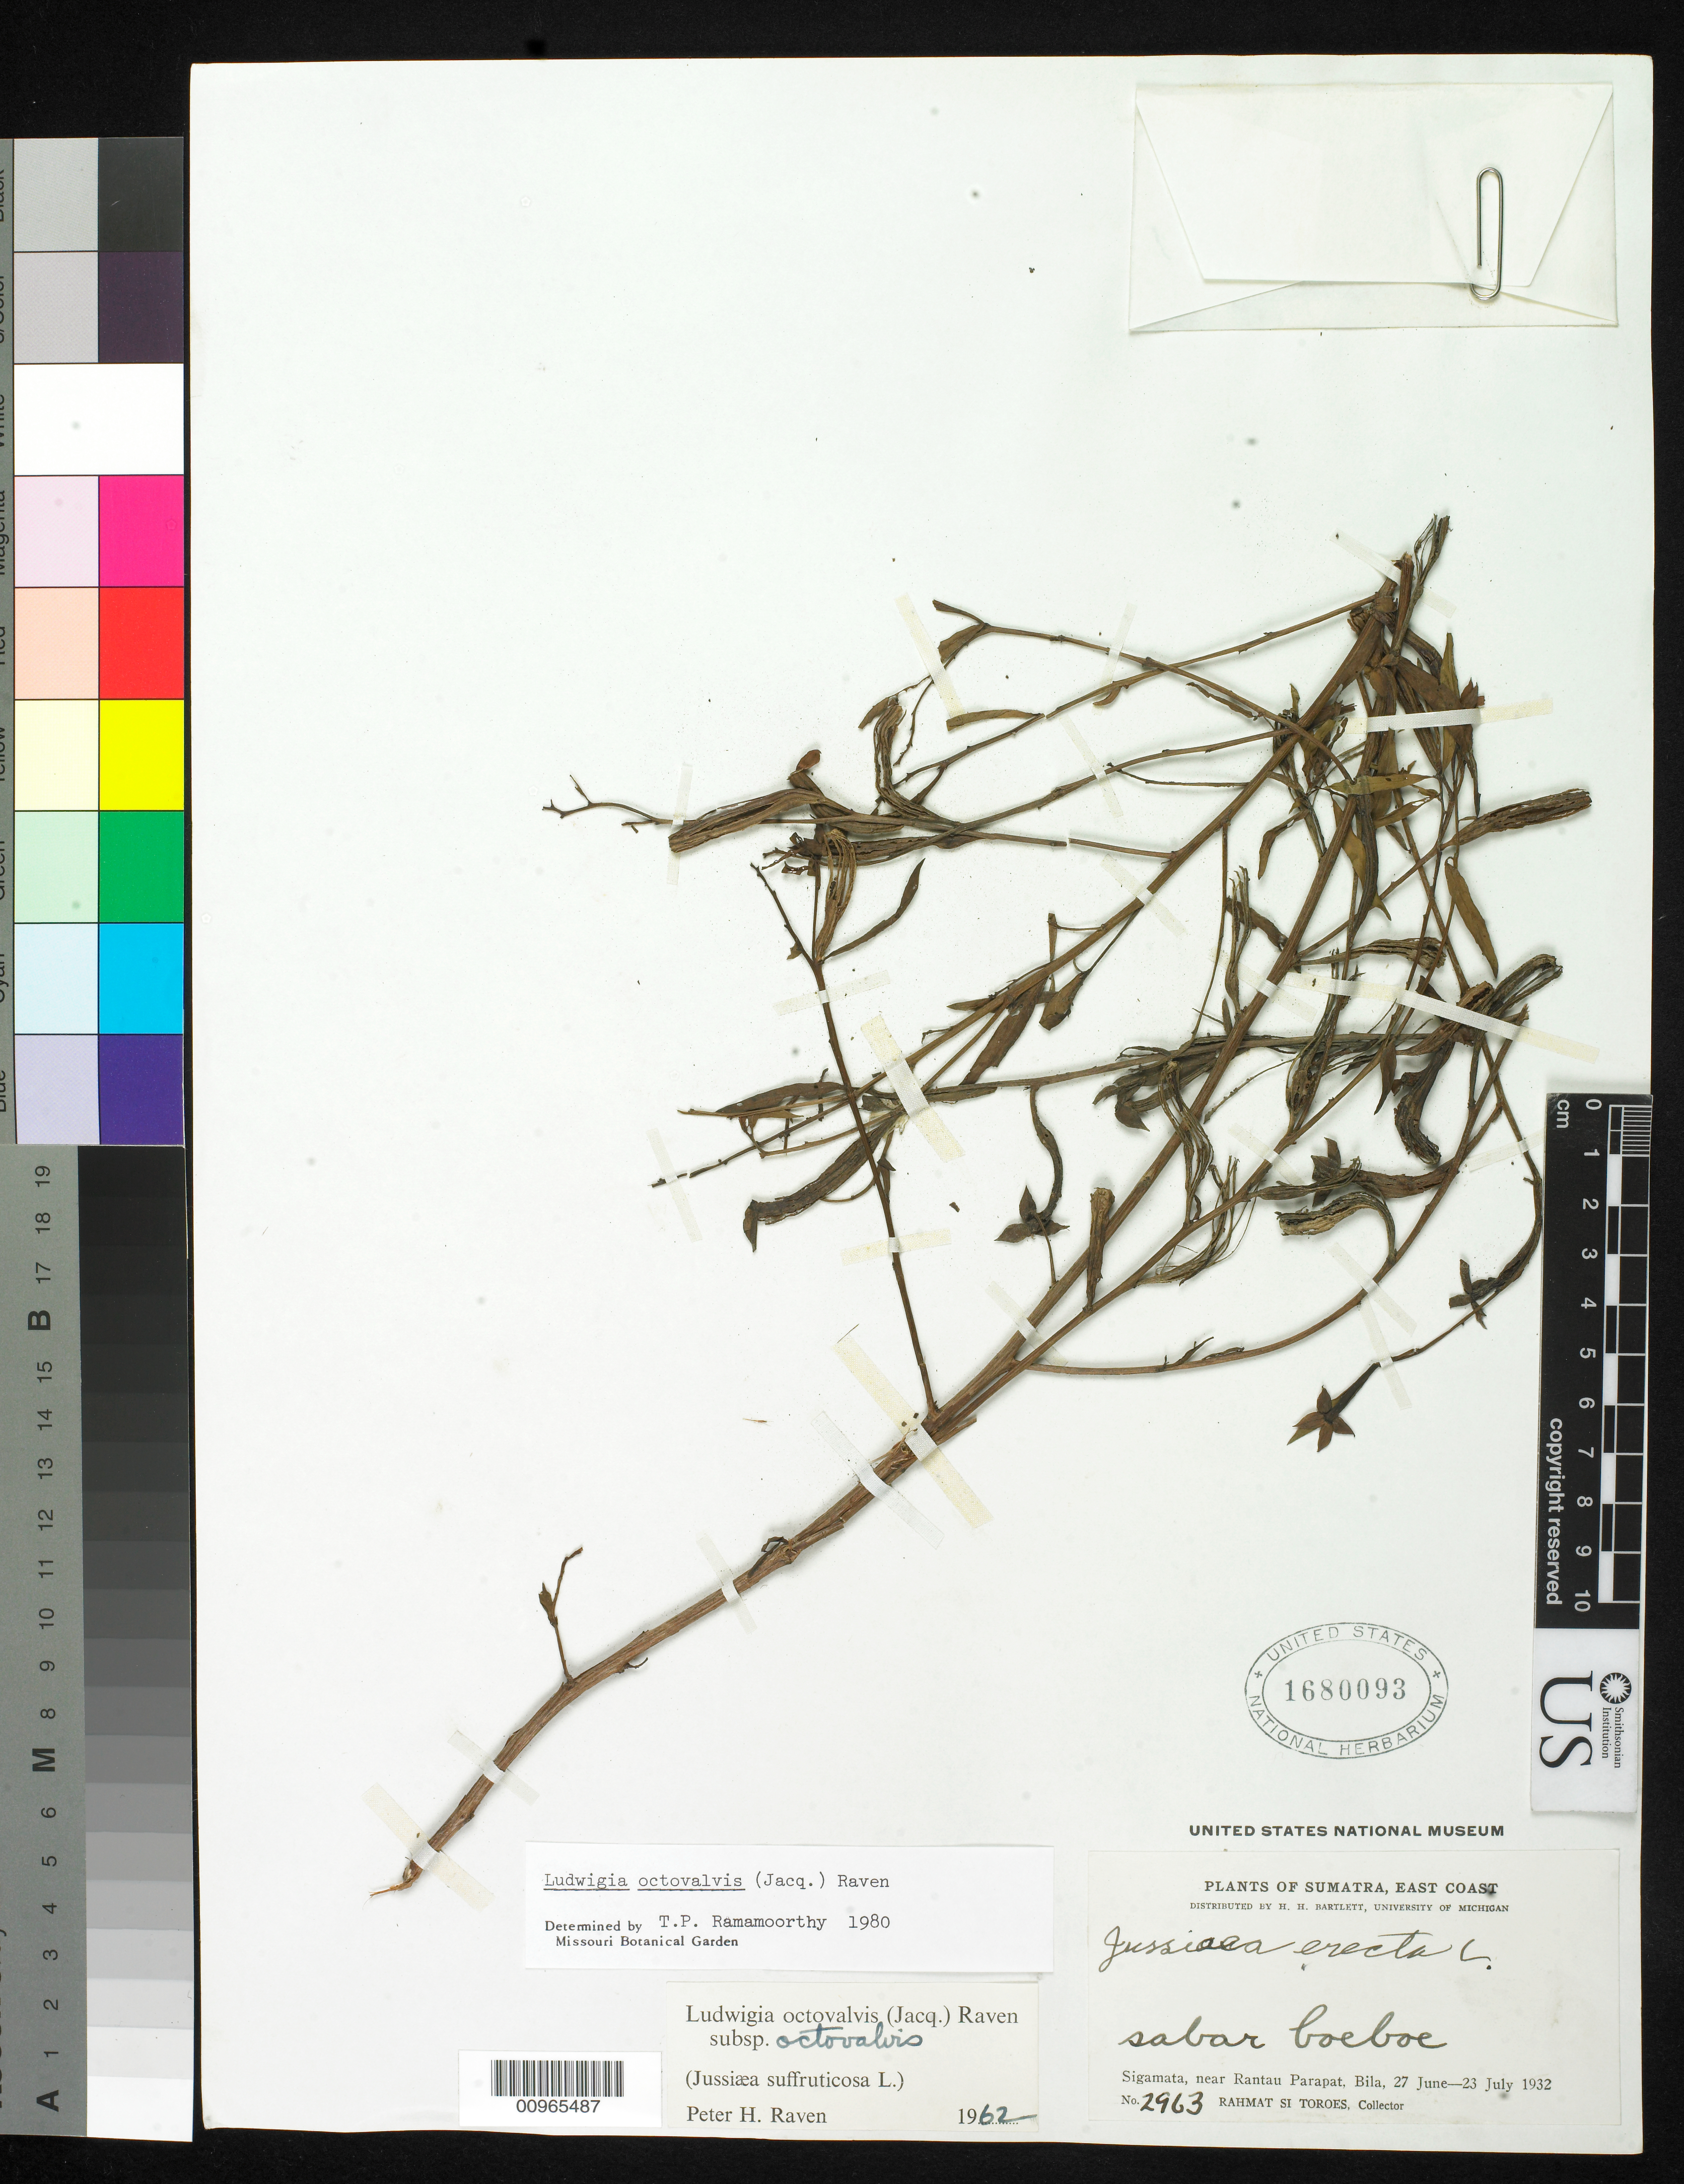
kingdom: Plantae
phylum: Tracheophyta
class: Magnoliopsida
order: Myrtales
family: Onagraceae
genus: Ludwigia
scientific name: Ludwigia octovalvis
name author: (Jacq.) P.H. Raven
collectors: Rahmat Si Boeea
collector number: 2963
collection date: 1932-06-27/1932-07-23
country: Indonesia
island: Sumatra I.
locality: (East Coast) Sigamata, near Rantau Parapat, Bila, Sumatra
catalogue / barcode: US 1680093